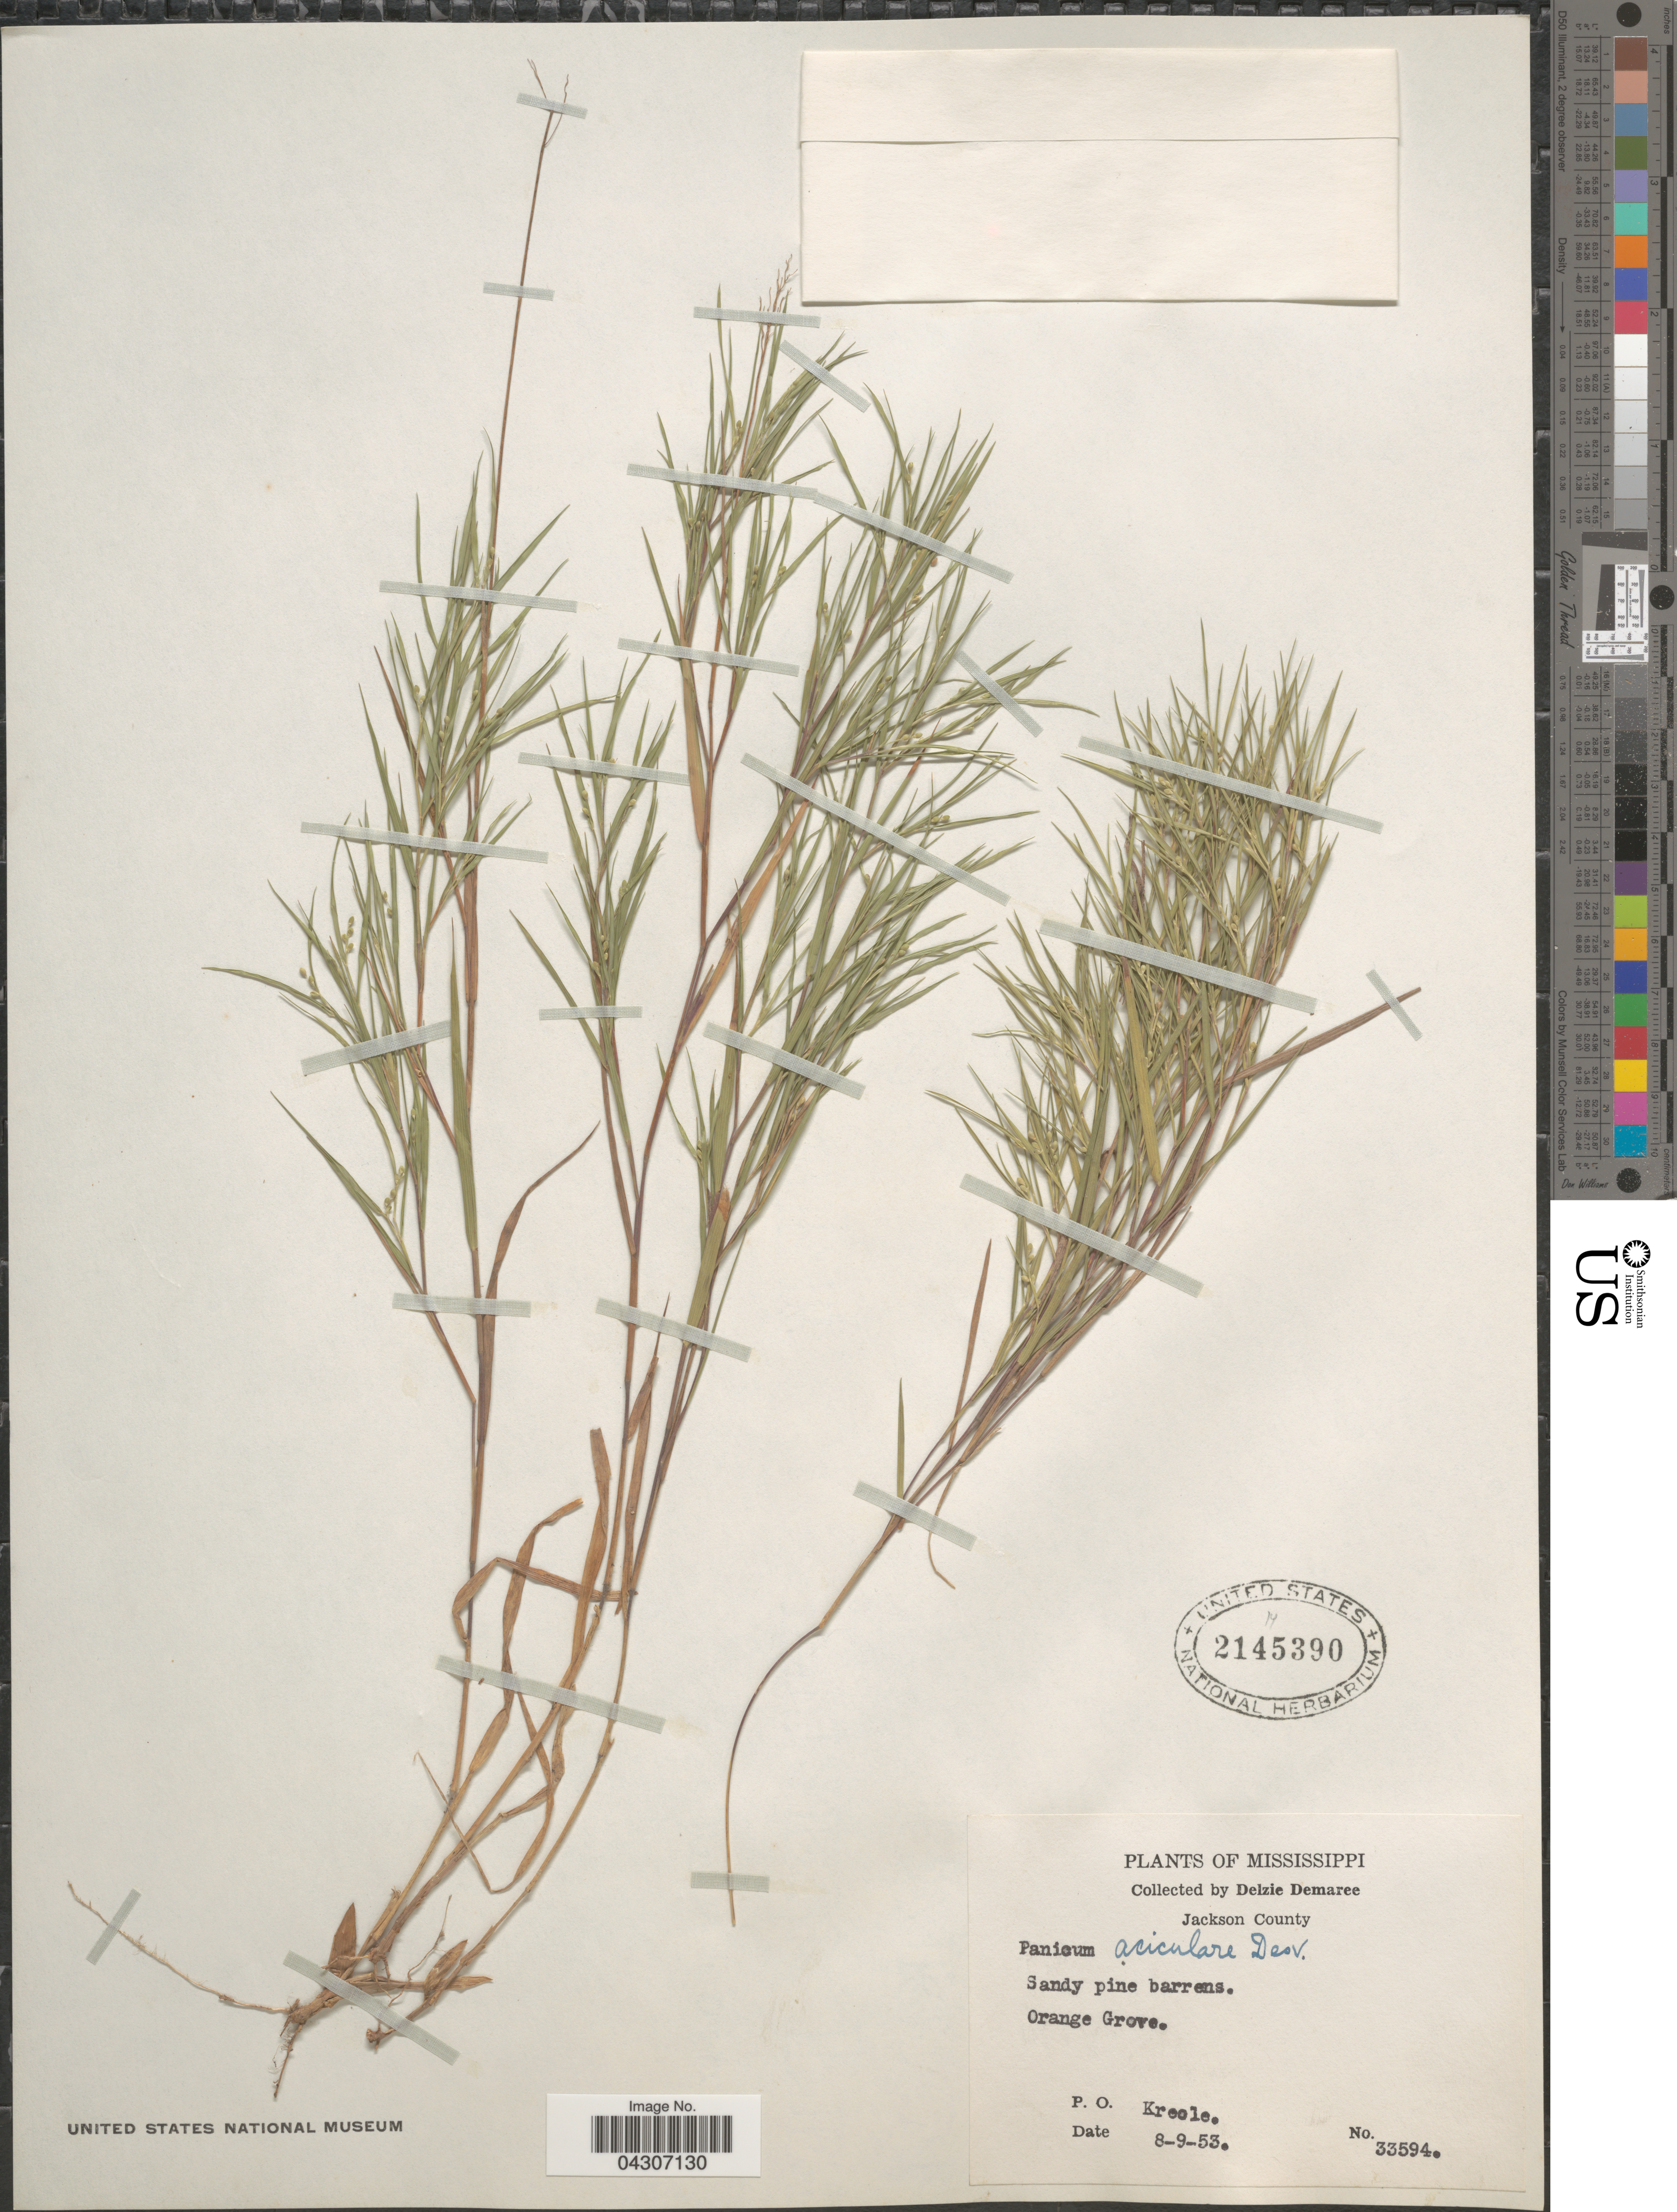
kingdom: Plantae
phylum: Tracheophyta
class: Liliopsida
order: Poales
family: Poaceae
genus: Dichanthelium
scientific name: Dichanthelium aciculare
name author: (Desv. ex Poir.) Gould & C.A. Clark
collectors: D. Demaree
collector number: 33594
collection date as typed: Transcribed d/m/y: 9/8/53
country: United States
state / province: Mississippi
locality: Jackson County. Orange Grove. P. O. Kreole.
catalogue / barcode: US 2145390